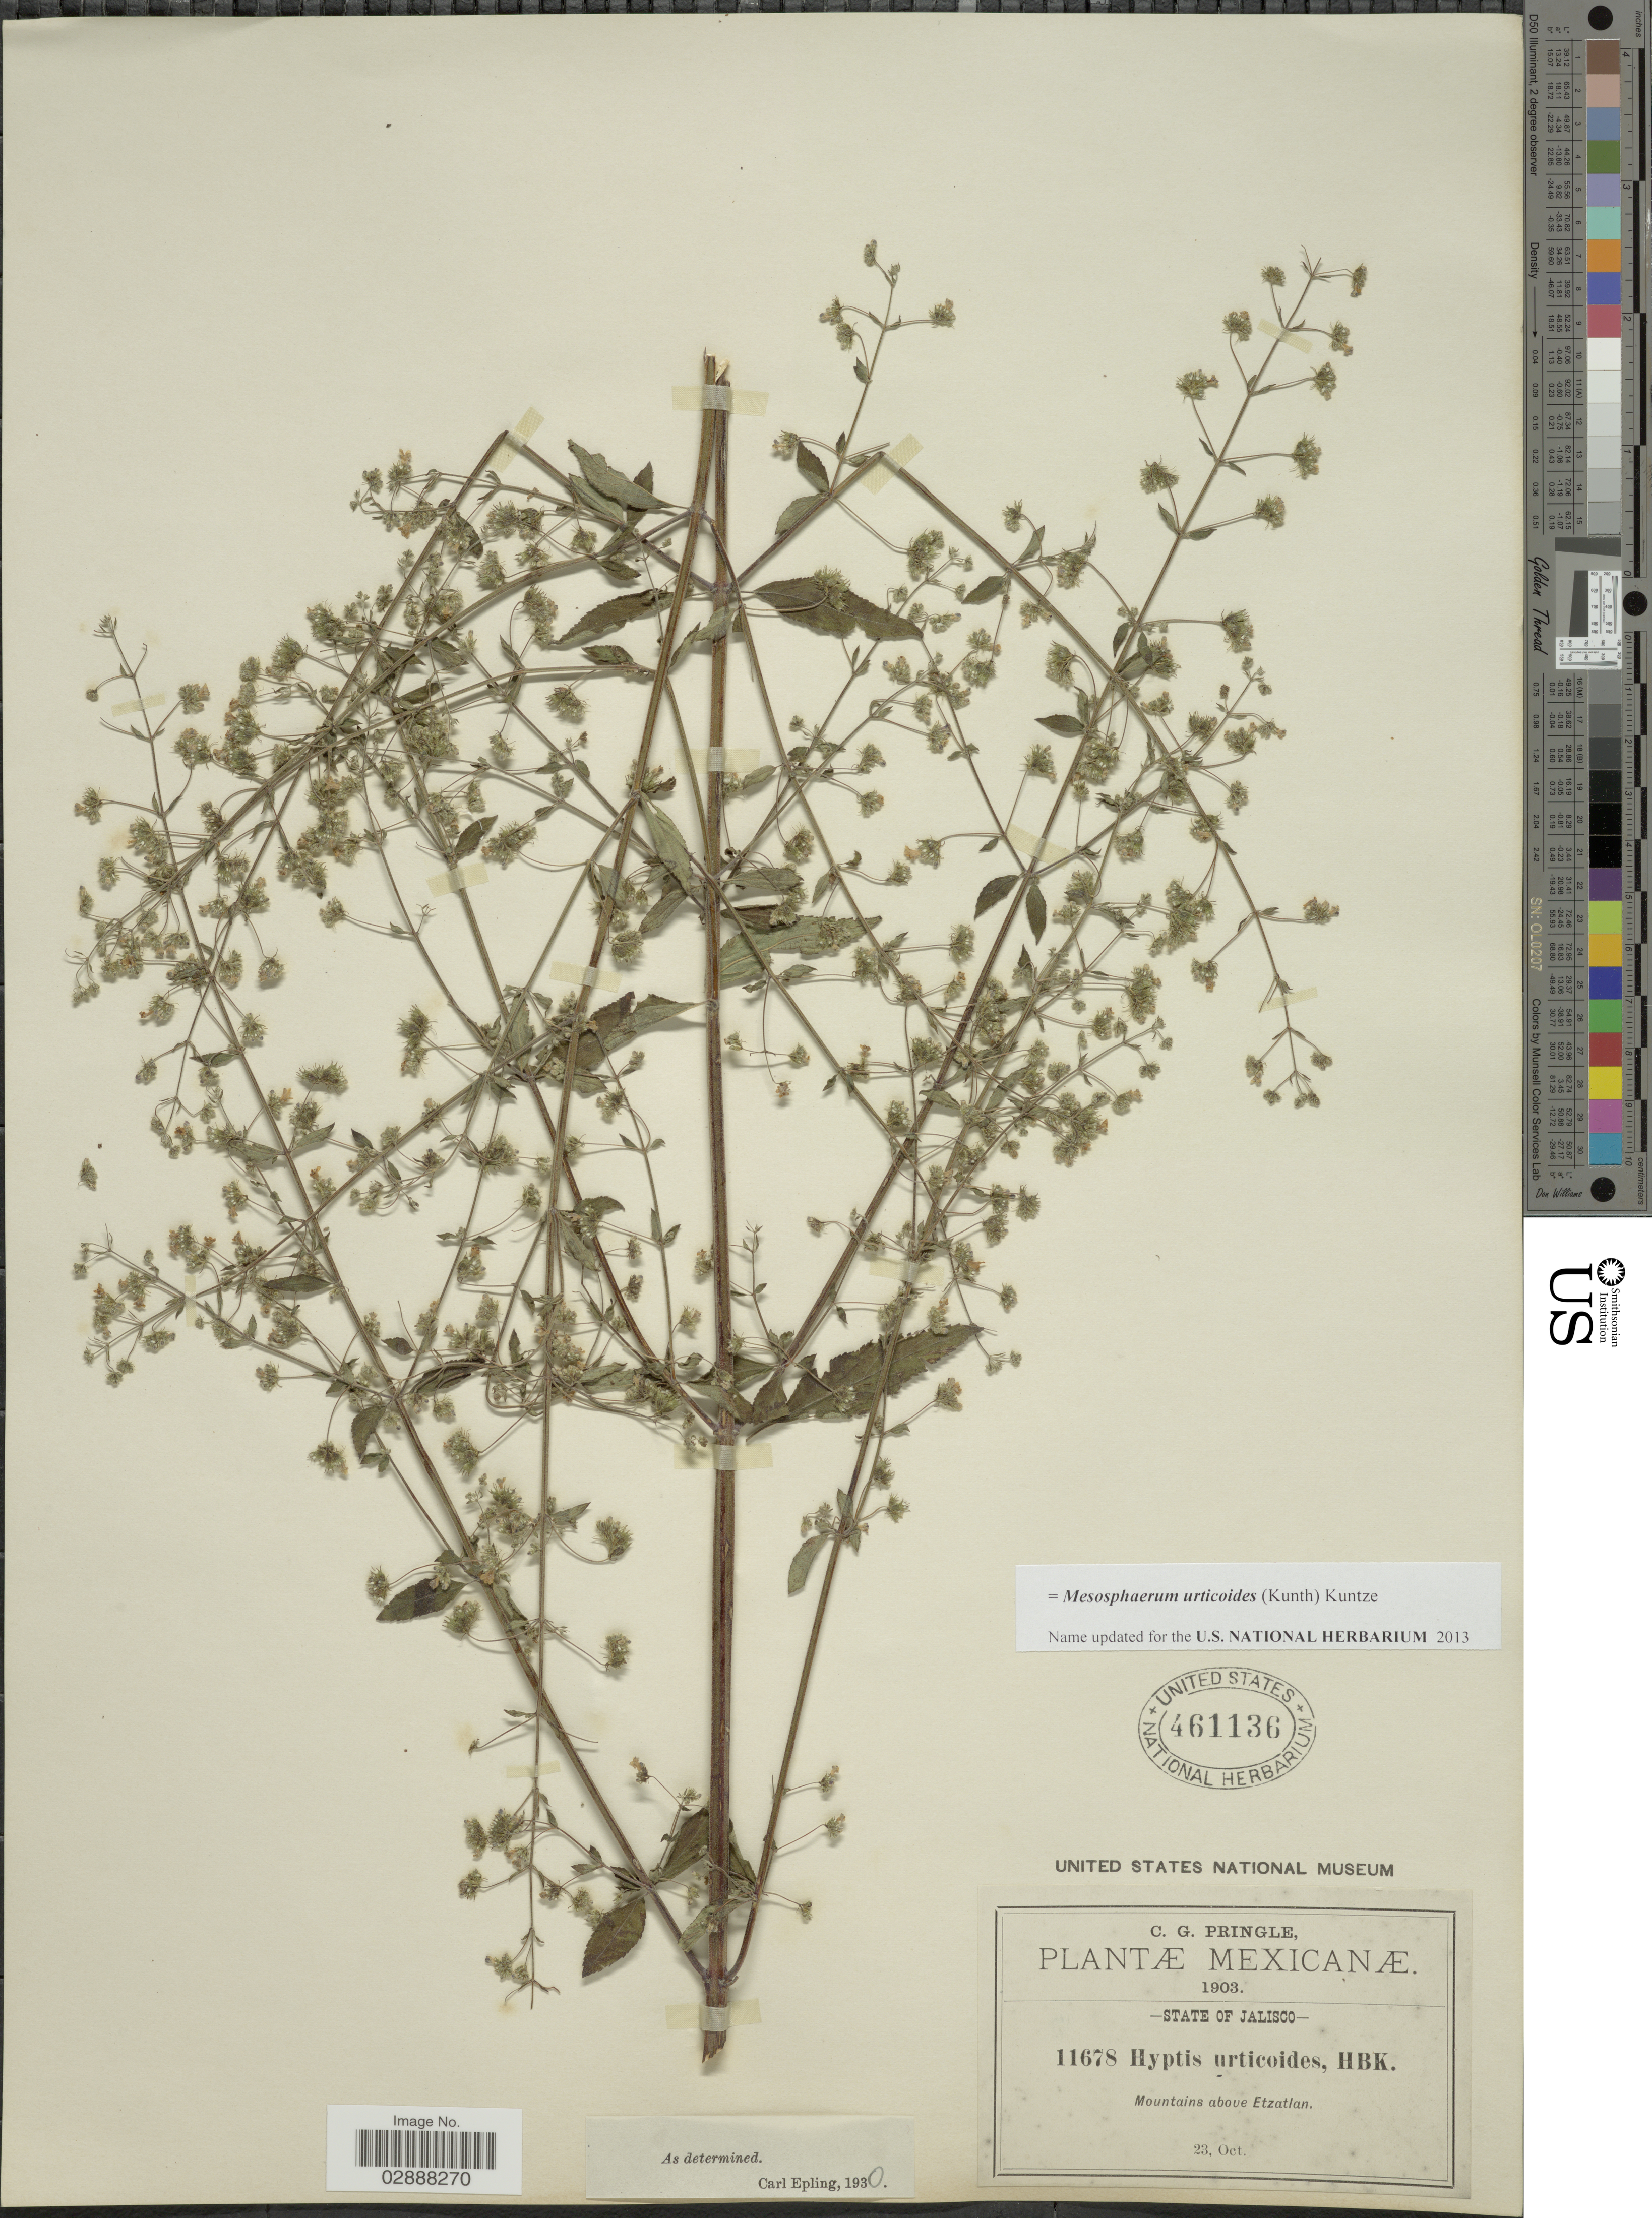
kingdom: Plantae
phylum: Tracheophyta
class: Magnoliopsida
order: Lamiales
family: Lamiaceae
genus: Mesosphaerum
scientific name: Mesosphaerum urticoides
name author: (Kunth) Kuntze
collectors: C. G. Pringle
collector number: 11678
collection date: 1903-10-23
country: Mexico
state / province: Jalisco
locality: Mountains above Etzatlan.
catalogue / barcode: US 461136